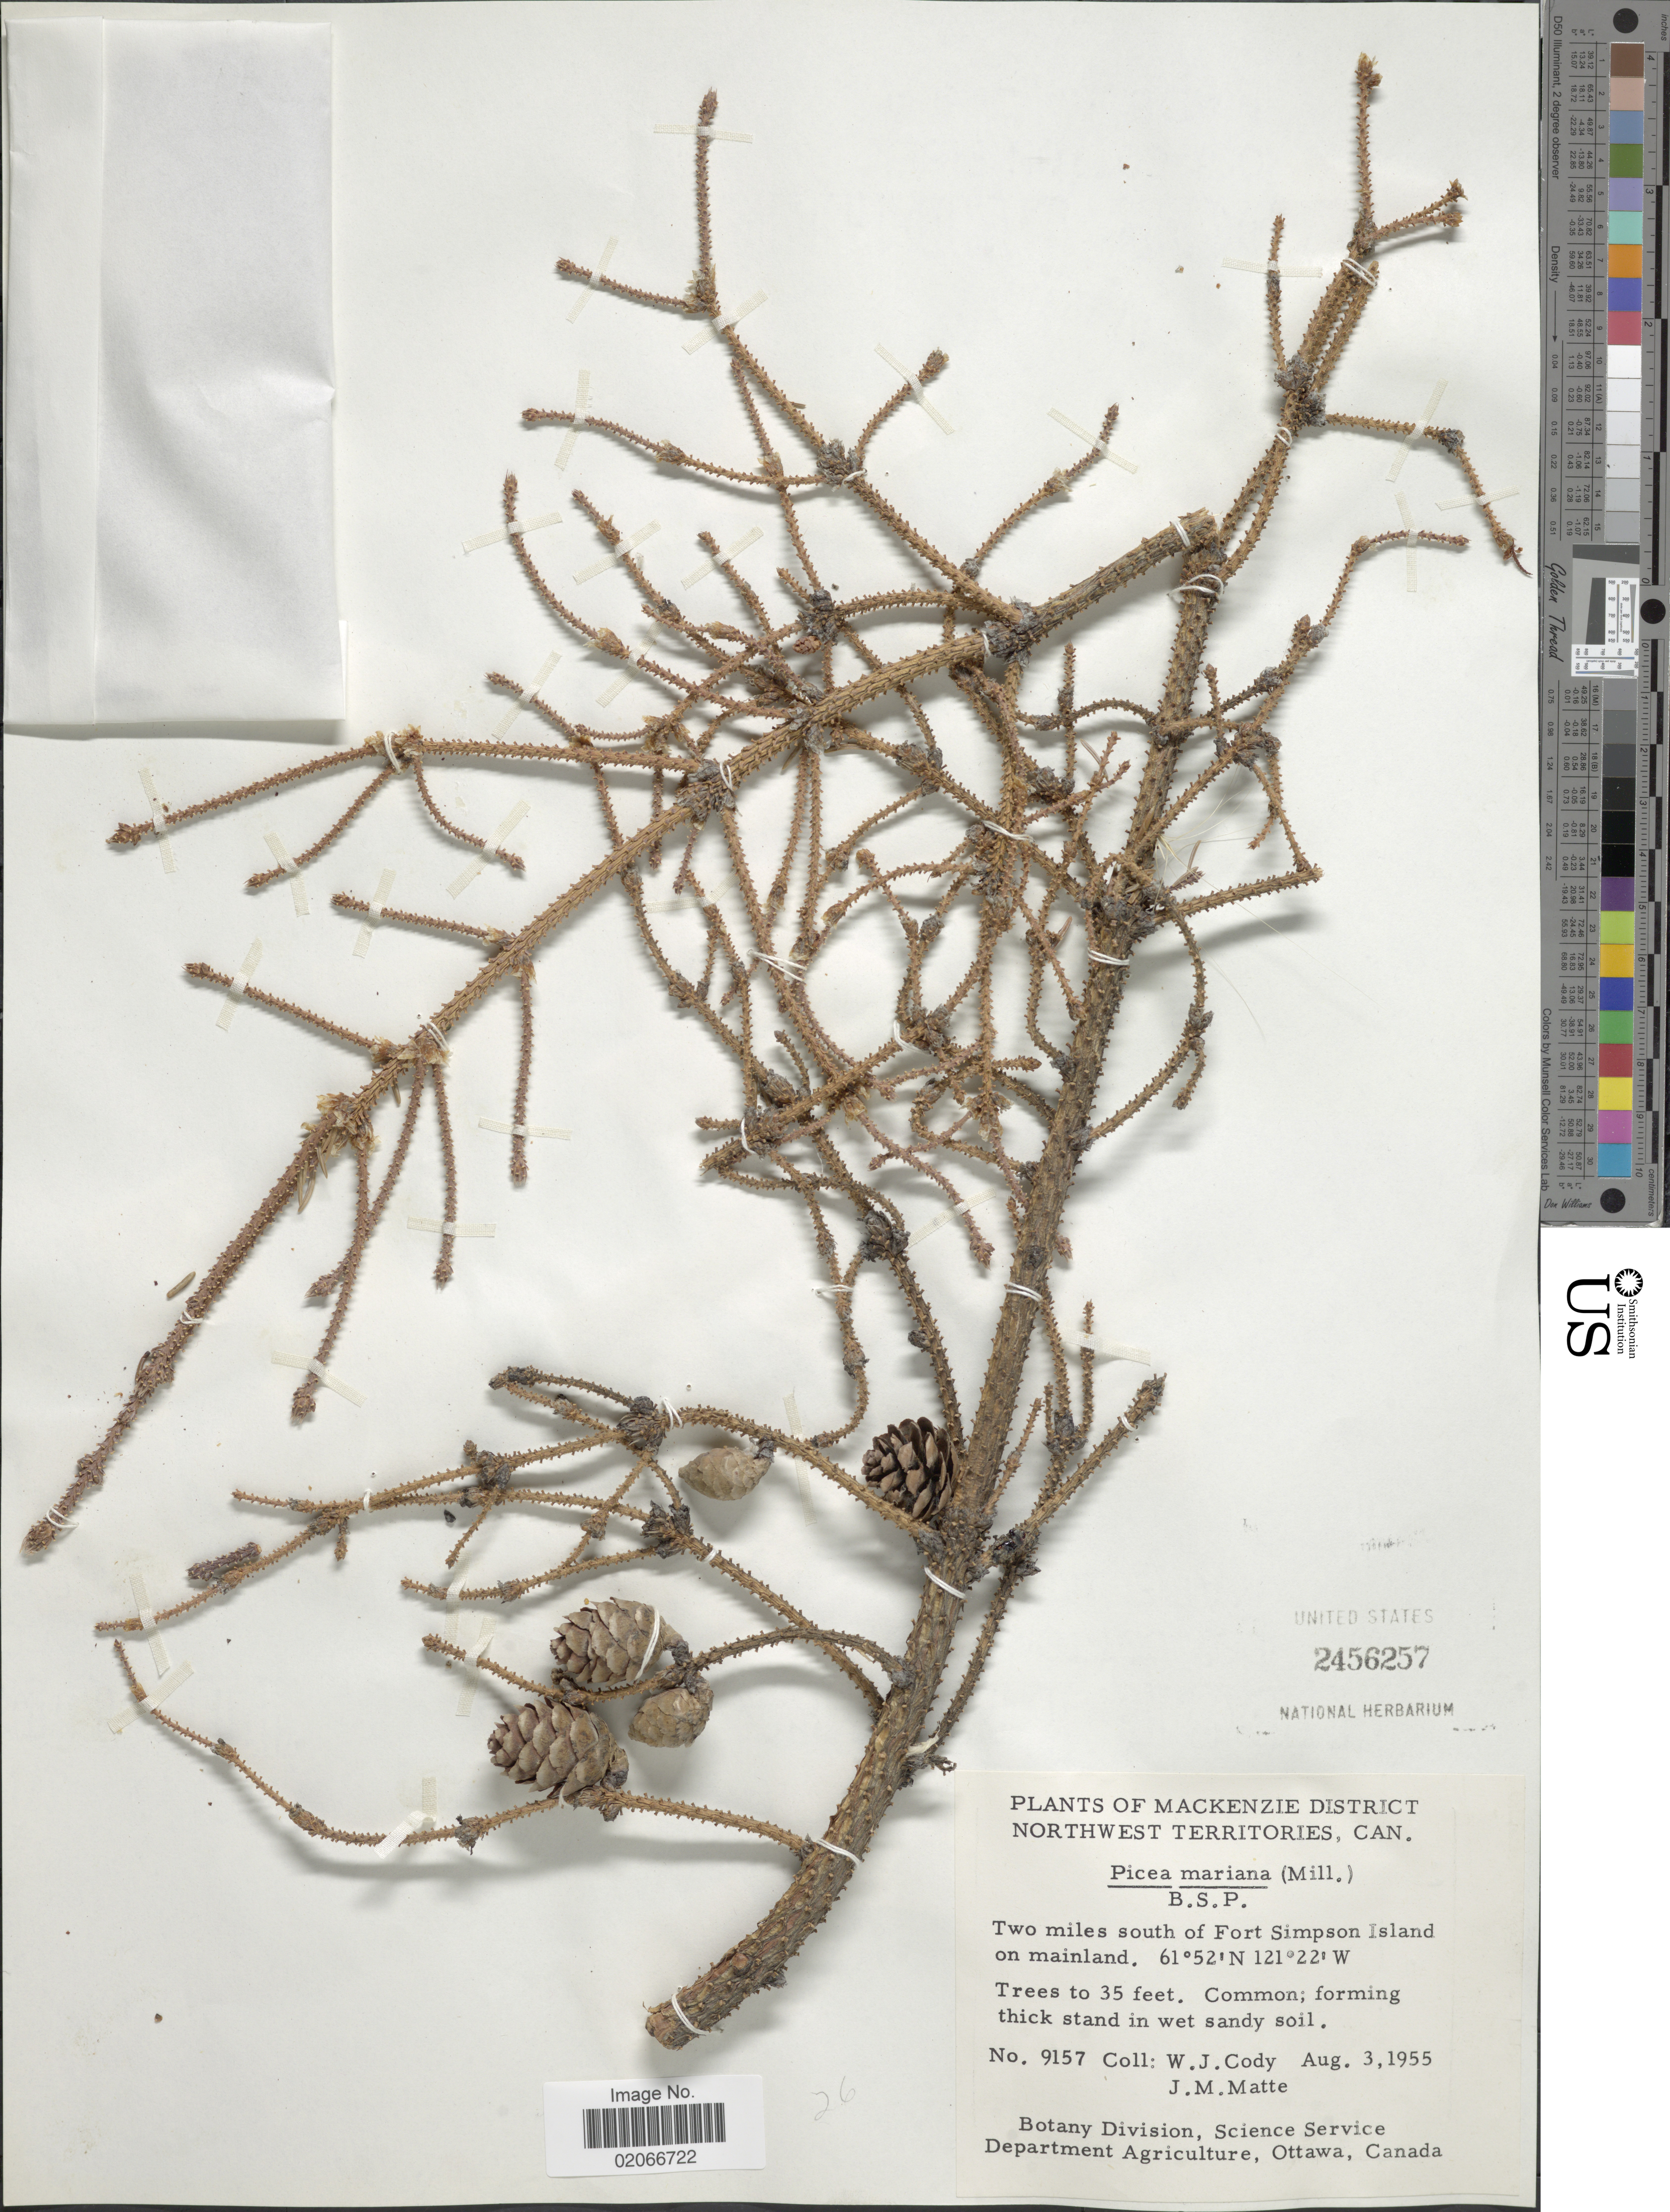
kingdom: Plantae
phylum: Tracheophyta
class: Pinopsida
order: Pinales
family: Pinaceae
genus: Picea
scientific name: Picea mariana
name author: (Mill.) Britton, Stearns & Poggenb.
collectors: W. Cody & J. Matte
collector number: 917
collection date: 1955-08-03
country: Canada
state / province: Northwest Territories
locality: Mackenzie District, two miles south of Fort Simpson Island on mainland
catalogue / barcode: US 2456257